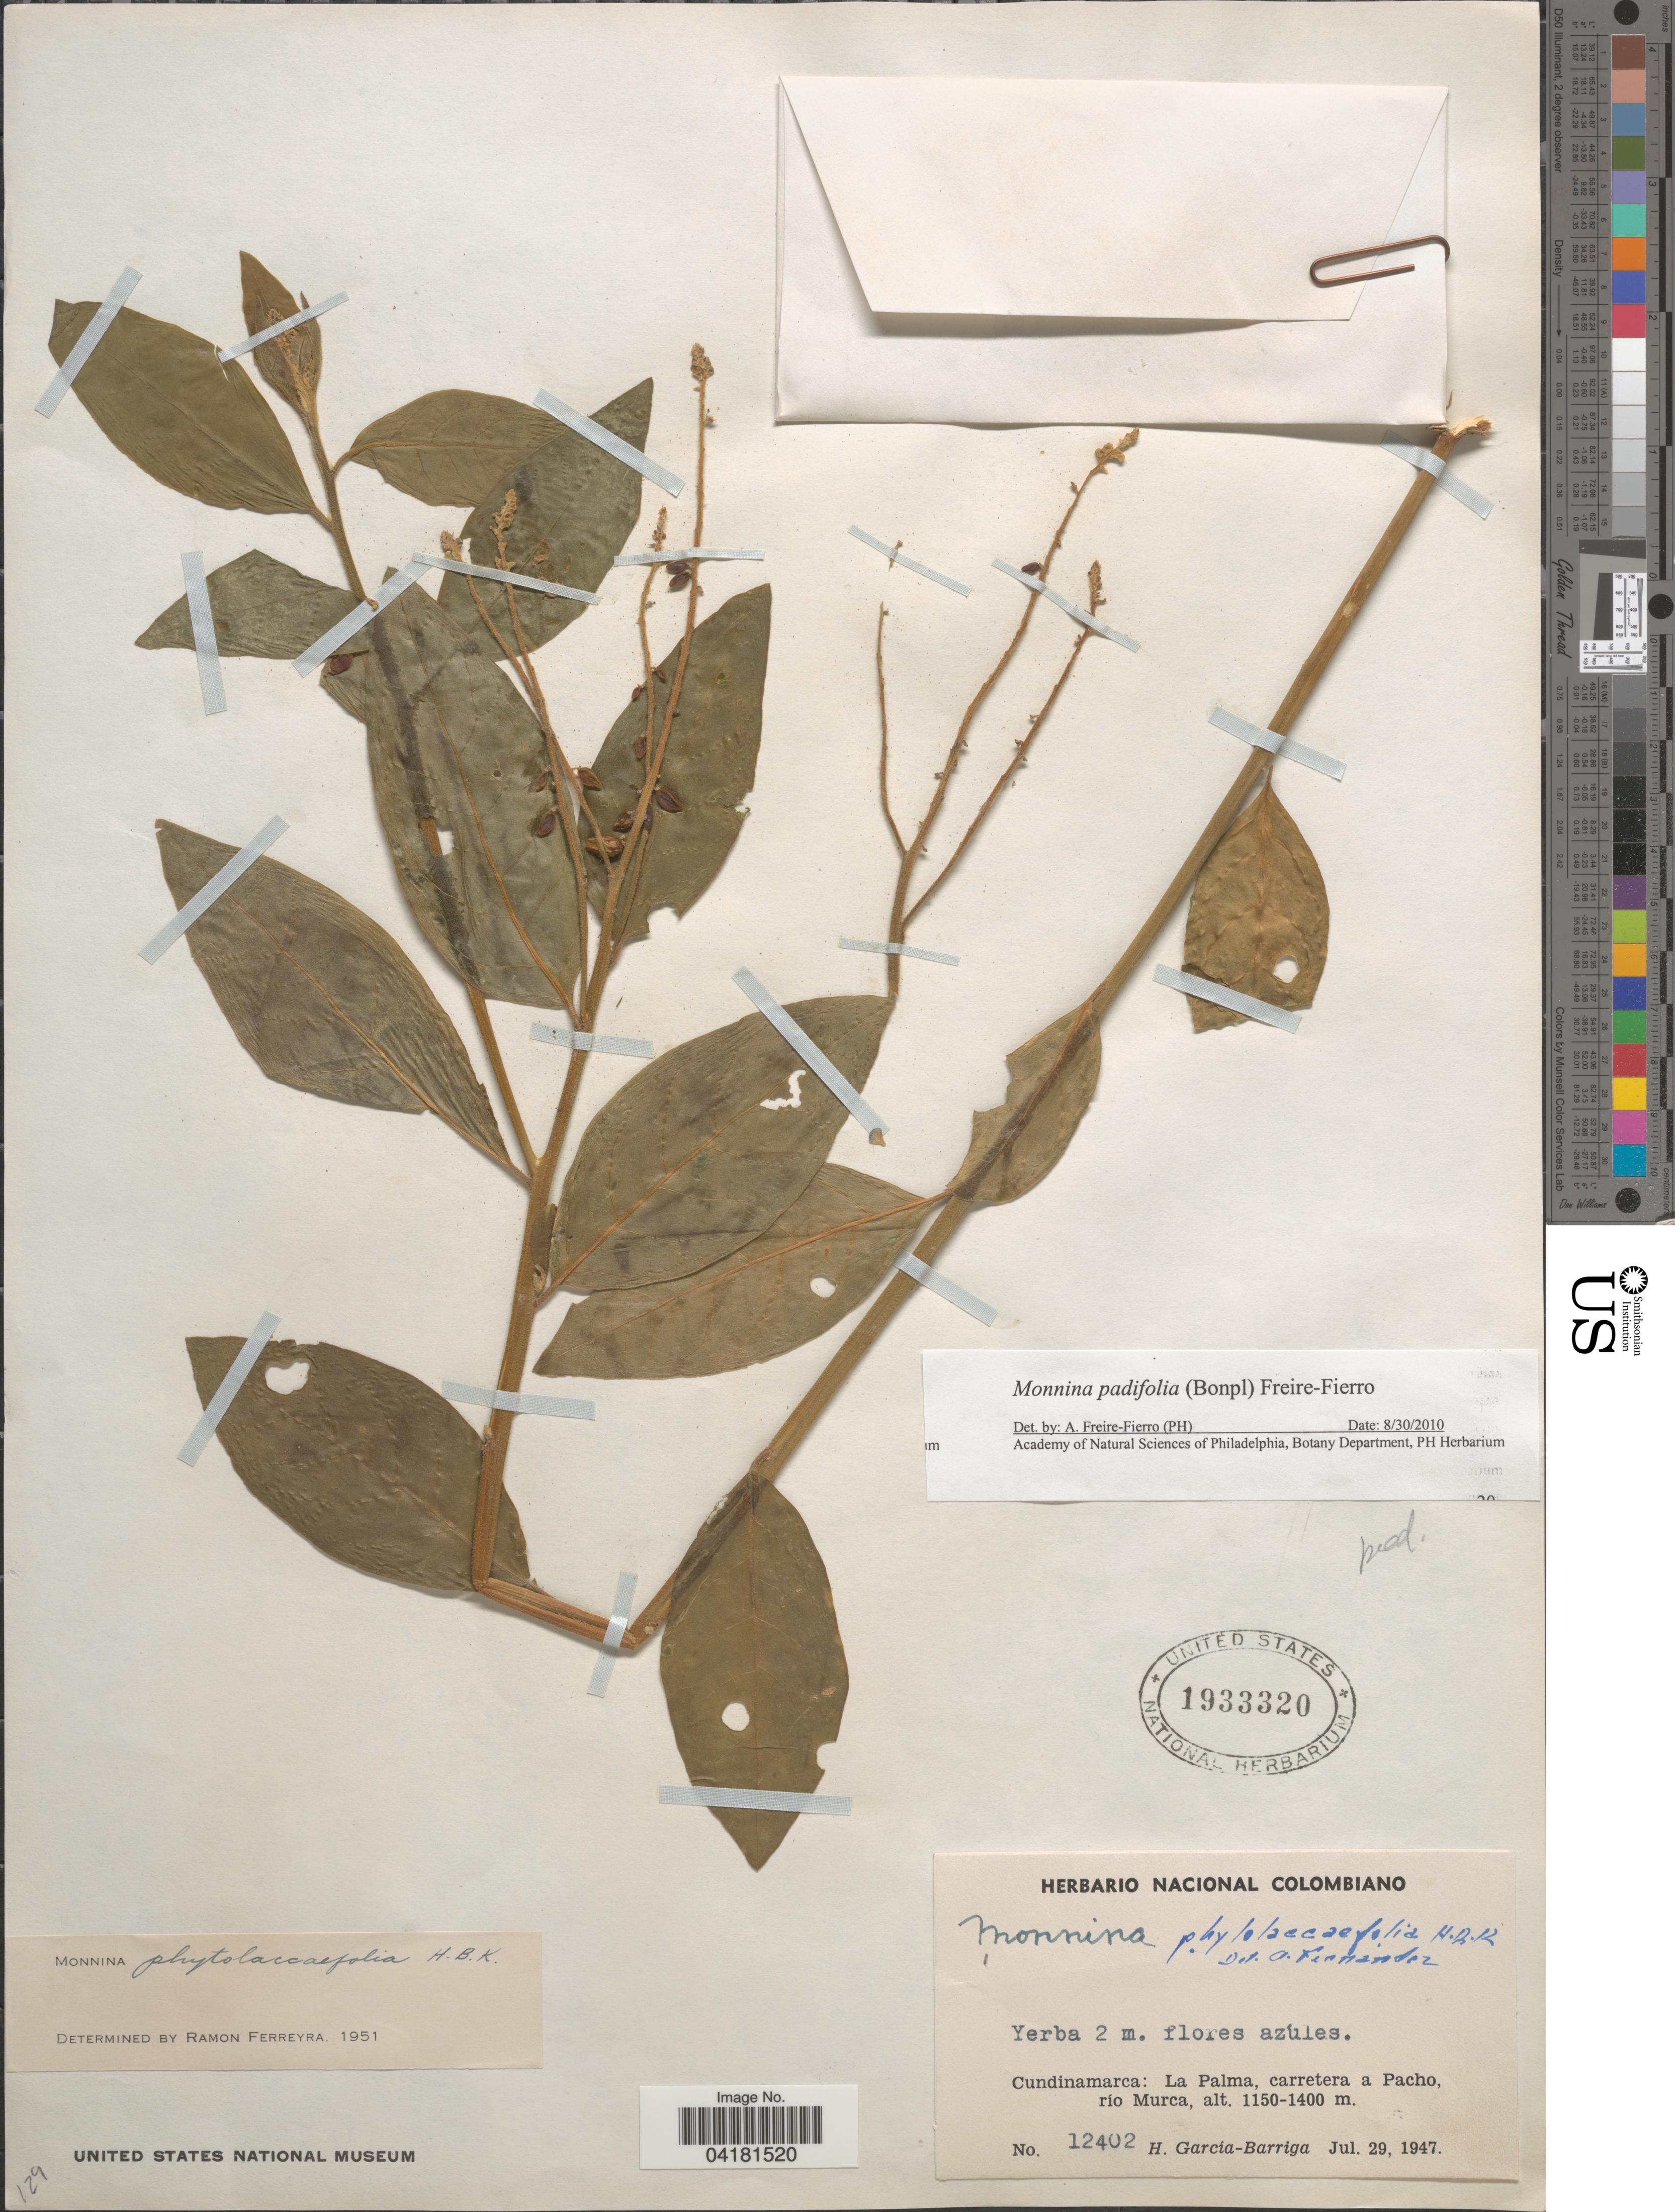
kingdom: Plantae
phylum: Tracheophyta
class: Magnoliopsida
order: Fabales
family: Polygalaceae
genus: Monnina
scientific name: Monnina padifolia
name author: (Bonpl.) Freire-Fierro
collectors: H. García Barriga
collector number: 12402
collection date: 1947-07-29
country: Colombia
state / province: Cundinamarca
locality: La Palma, carretera a Pacho, rio Murca.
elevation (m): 1150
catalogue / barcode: US 1933320